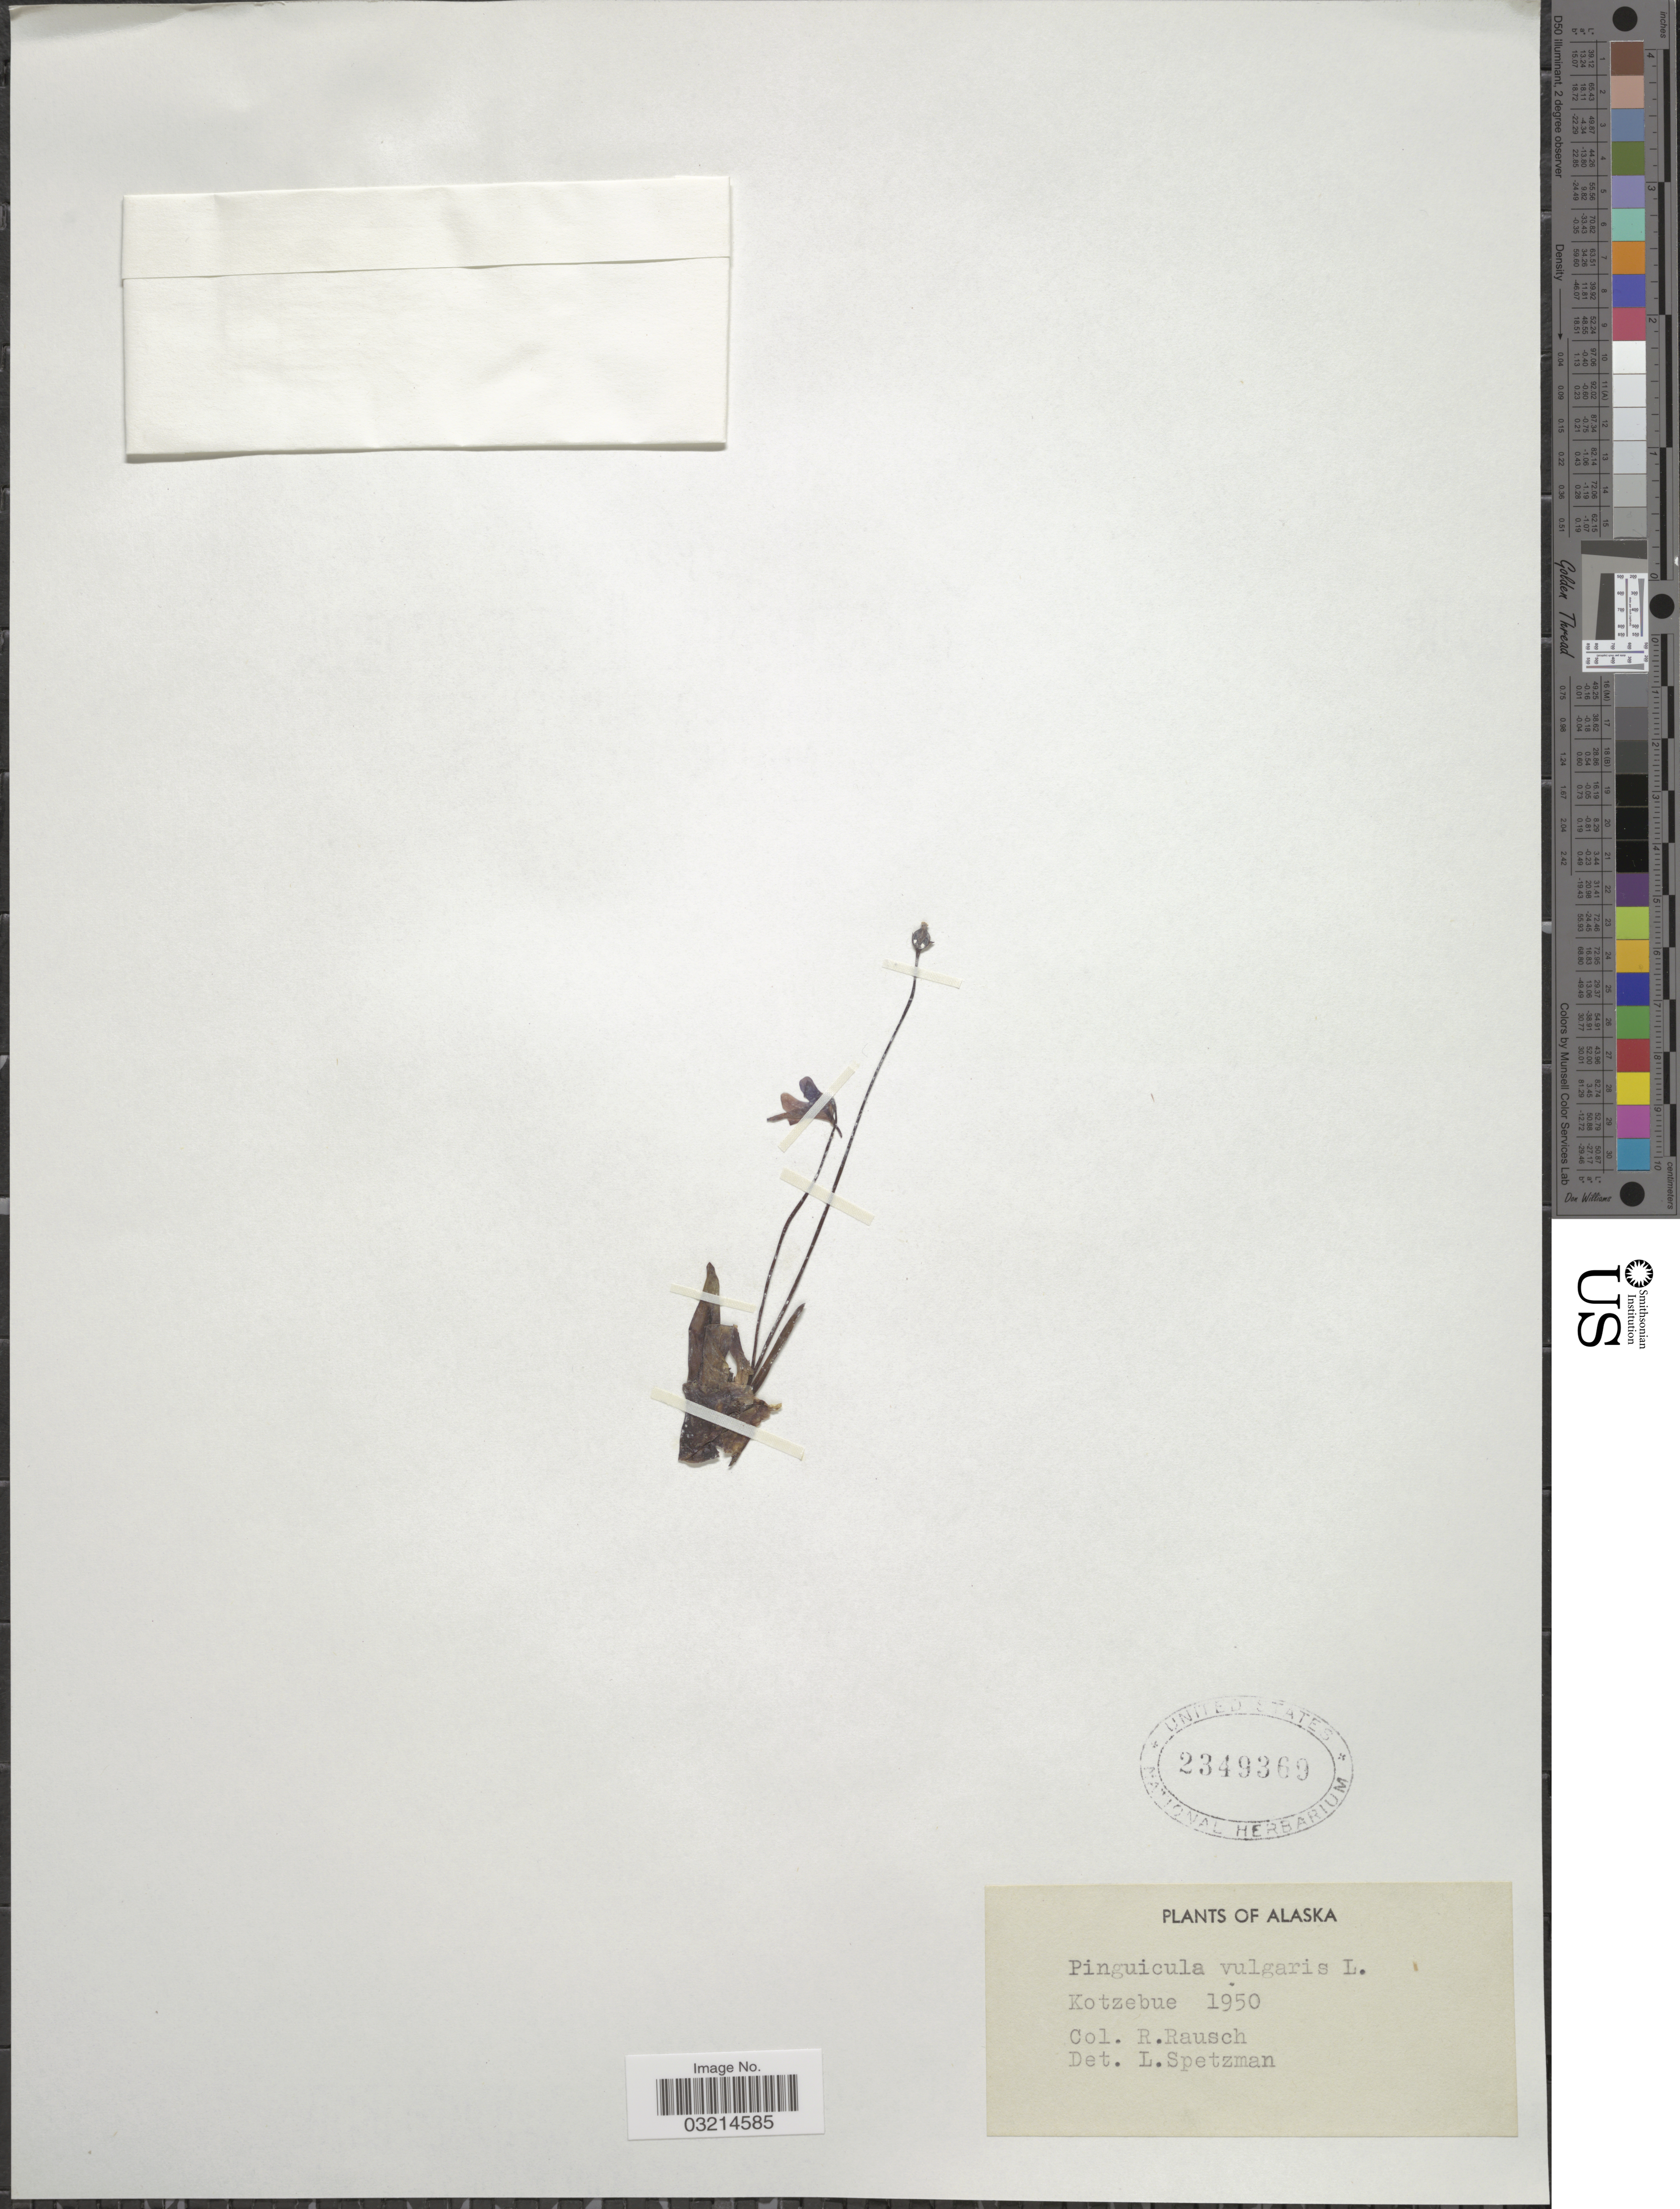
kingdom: Plantae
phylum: Tracheophyta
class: Magnoliopsida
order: Lamiales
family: Lentibulariaceae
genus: Pinguicula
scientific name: Pinguicula vulgaris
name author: L.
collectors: R. Rausch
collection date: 1950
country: United States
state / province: Alaska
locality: Kotzebue.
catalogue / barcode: US 2349369